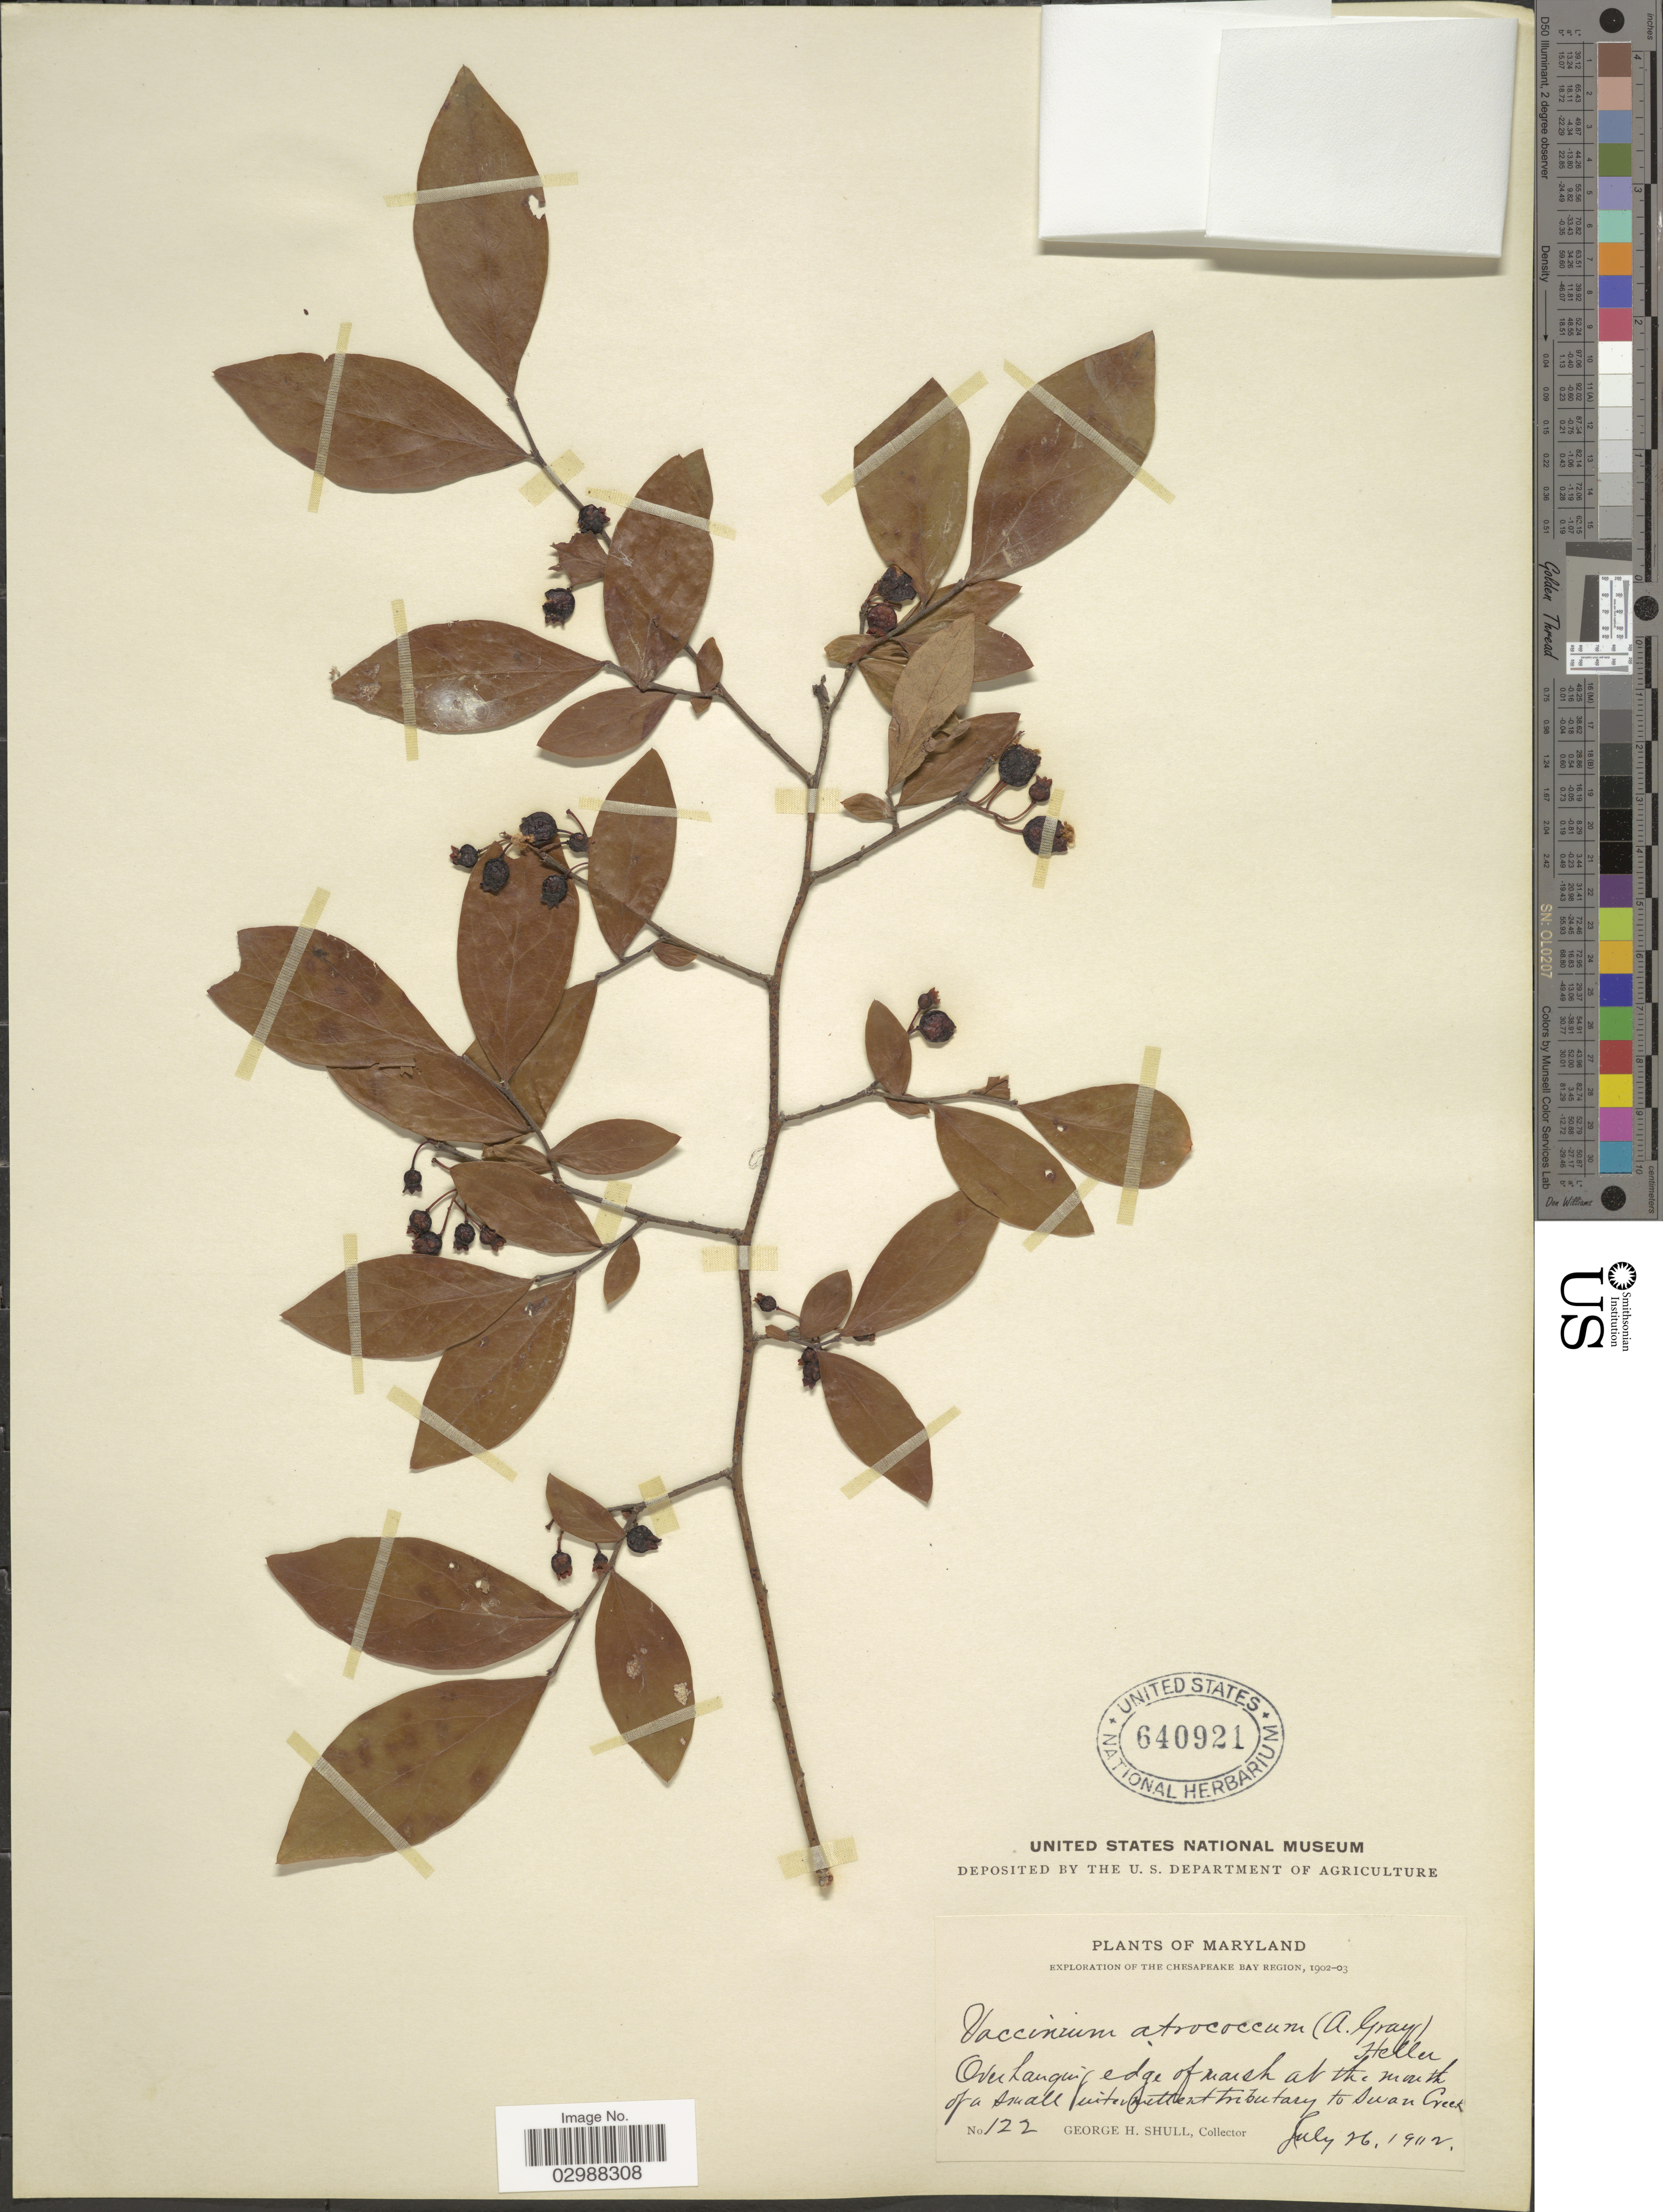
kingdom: Plantae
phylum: Tracheophyta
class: Magnoliopsida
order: Ericales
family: Ericaceae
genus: Vaccinium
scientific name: Vaccinium fuscatum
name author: Aiton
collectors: G. H. Shull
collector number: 122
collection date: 1902-07-26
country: United States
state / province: Maryland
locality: Chesapeake Bay Region. Over Langui edge of marsh at the mouth of a small settlement tributary to Swan Creek.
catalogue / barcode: US 640921